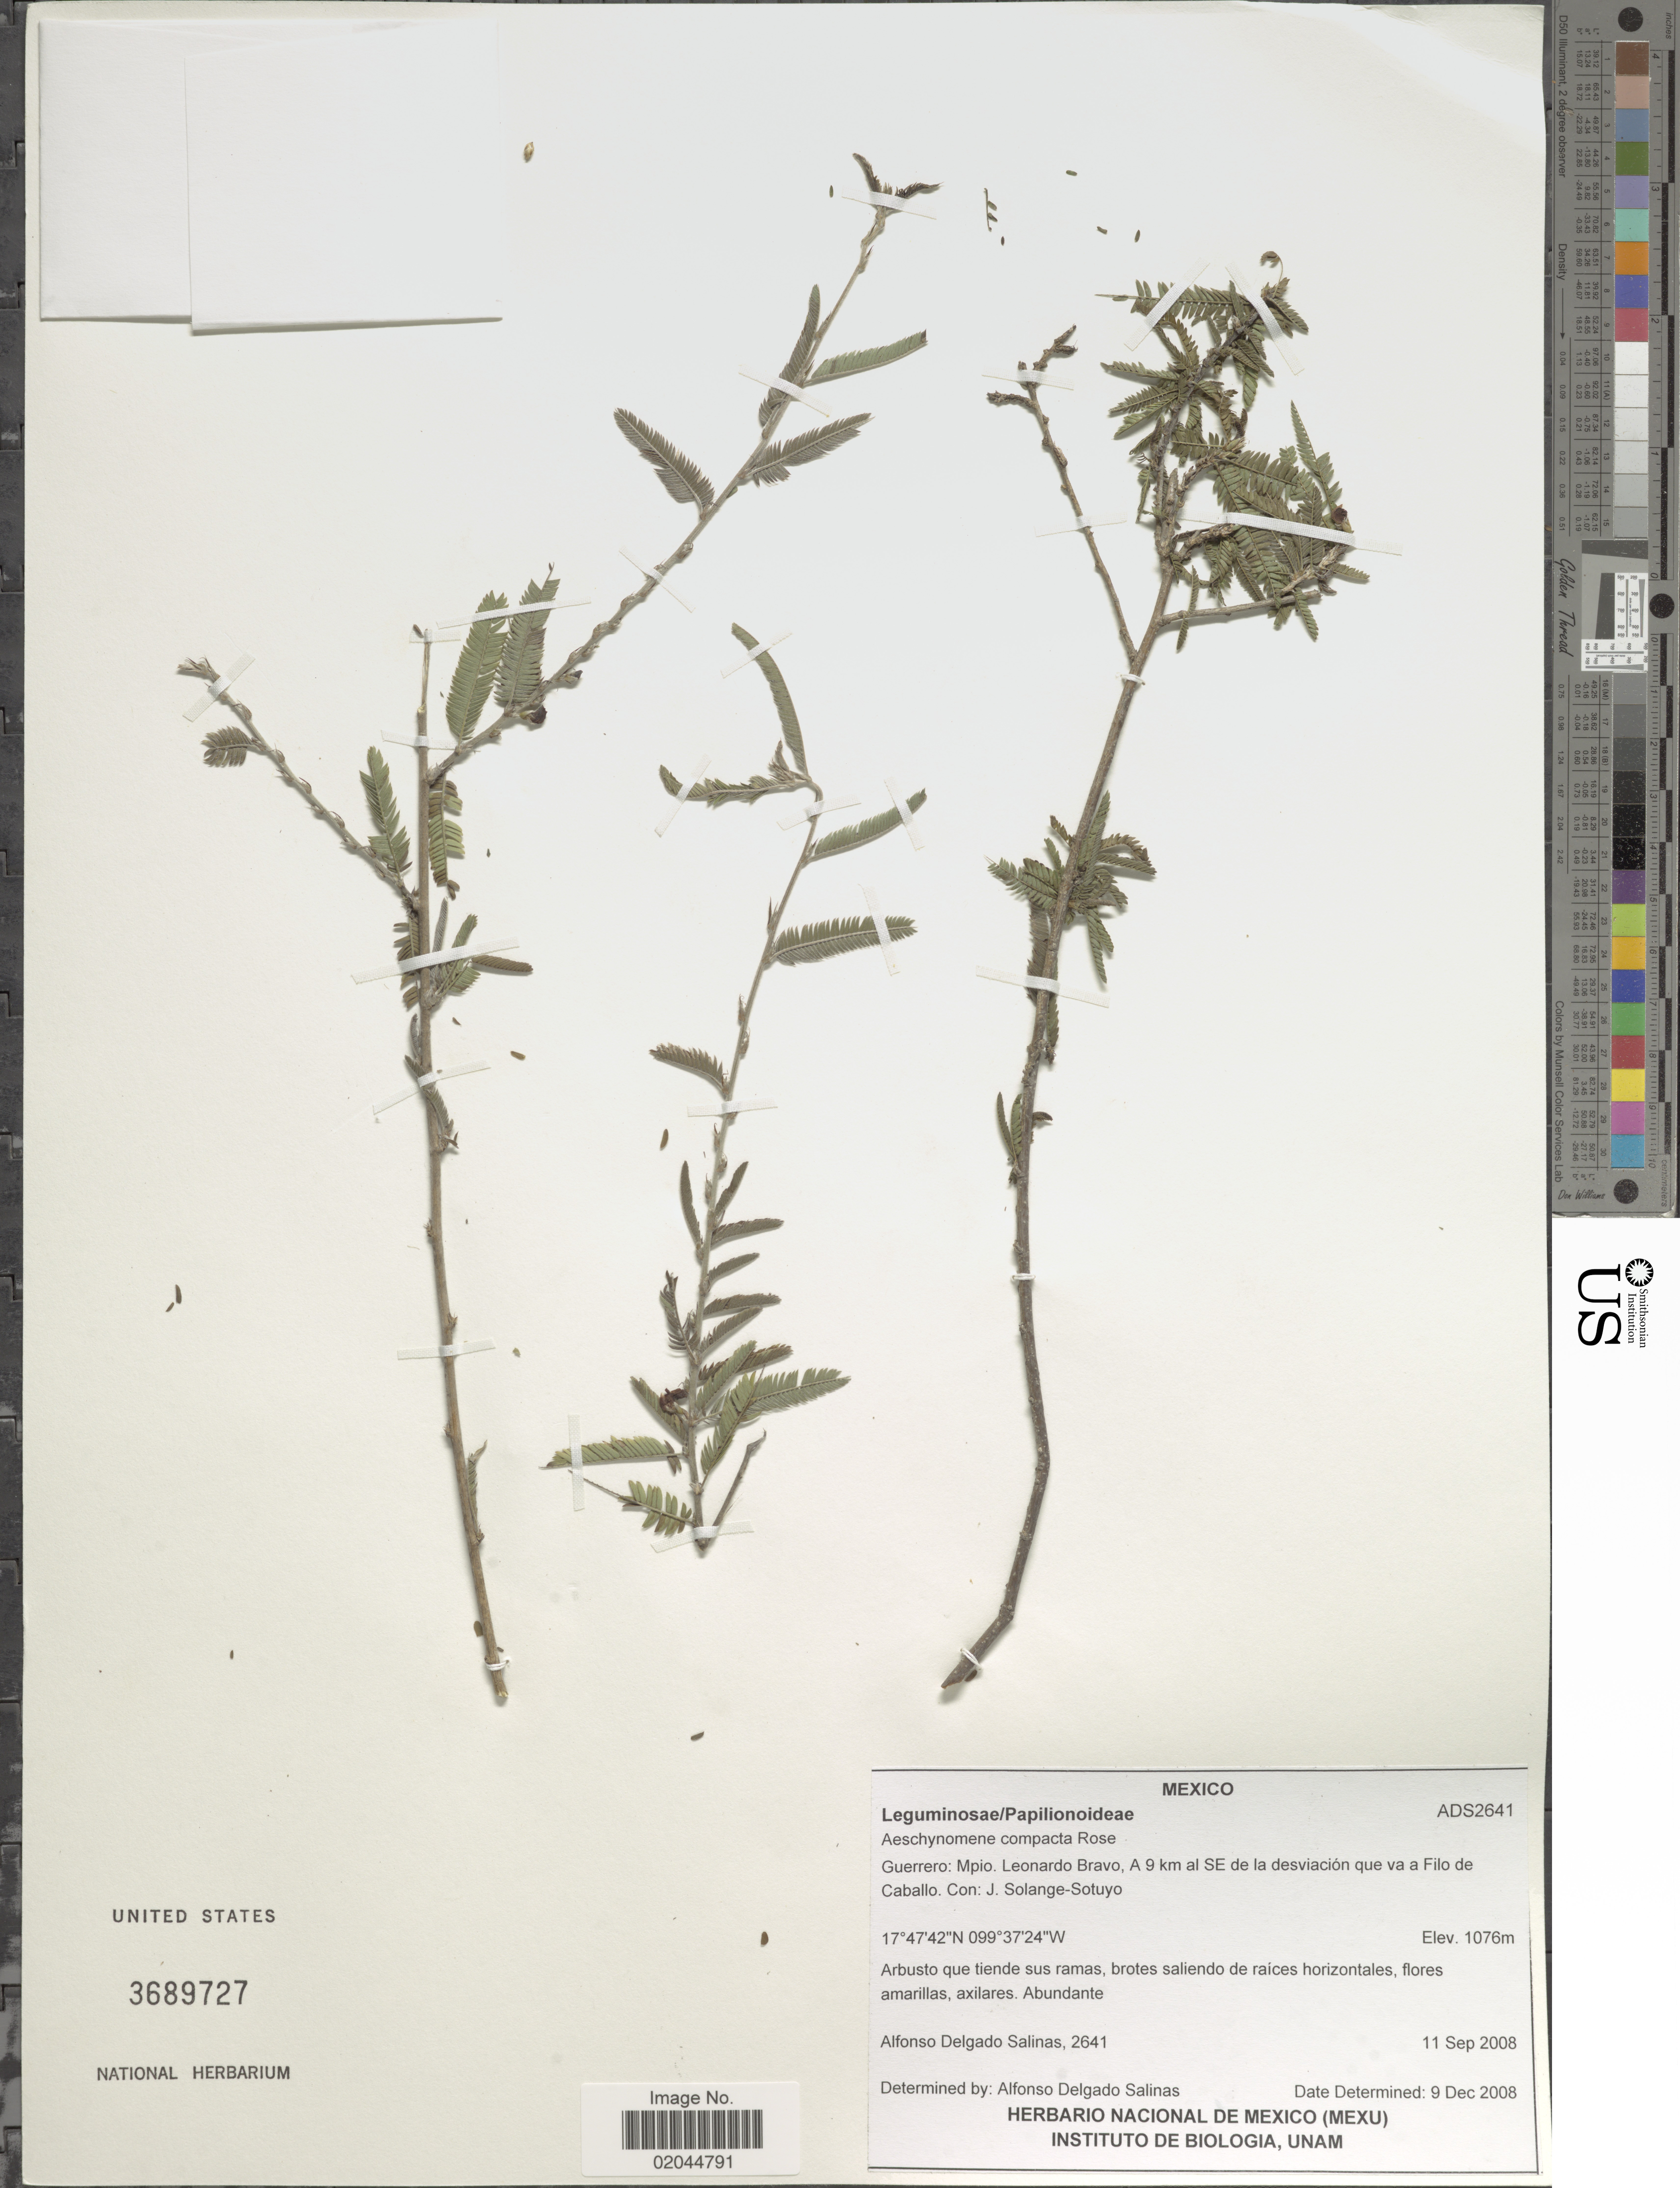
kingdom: Plantae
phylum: Tracheophyta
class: Magnoliopsida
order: Fabales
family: Fabaceae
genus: Aeschynomene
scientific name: Aeschynomene compacta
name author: Rose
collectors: A. Delgado S. & J. Solange-Sotuyo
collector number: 2641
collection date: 2008-09-11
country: Mexico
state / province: Guerrero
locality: Guerrero: Mpio. Leonardo Bravo, A 9 km al SEde la desviacion que va a Filo de Caballo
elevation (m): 1076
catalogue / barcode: US 3689727